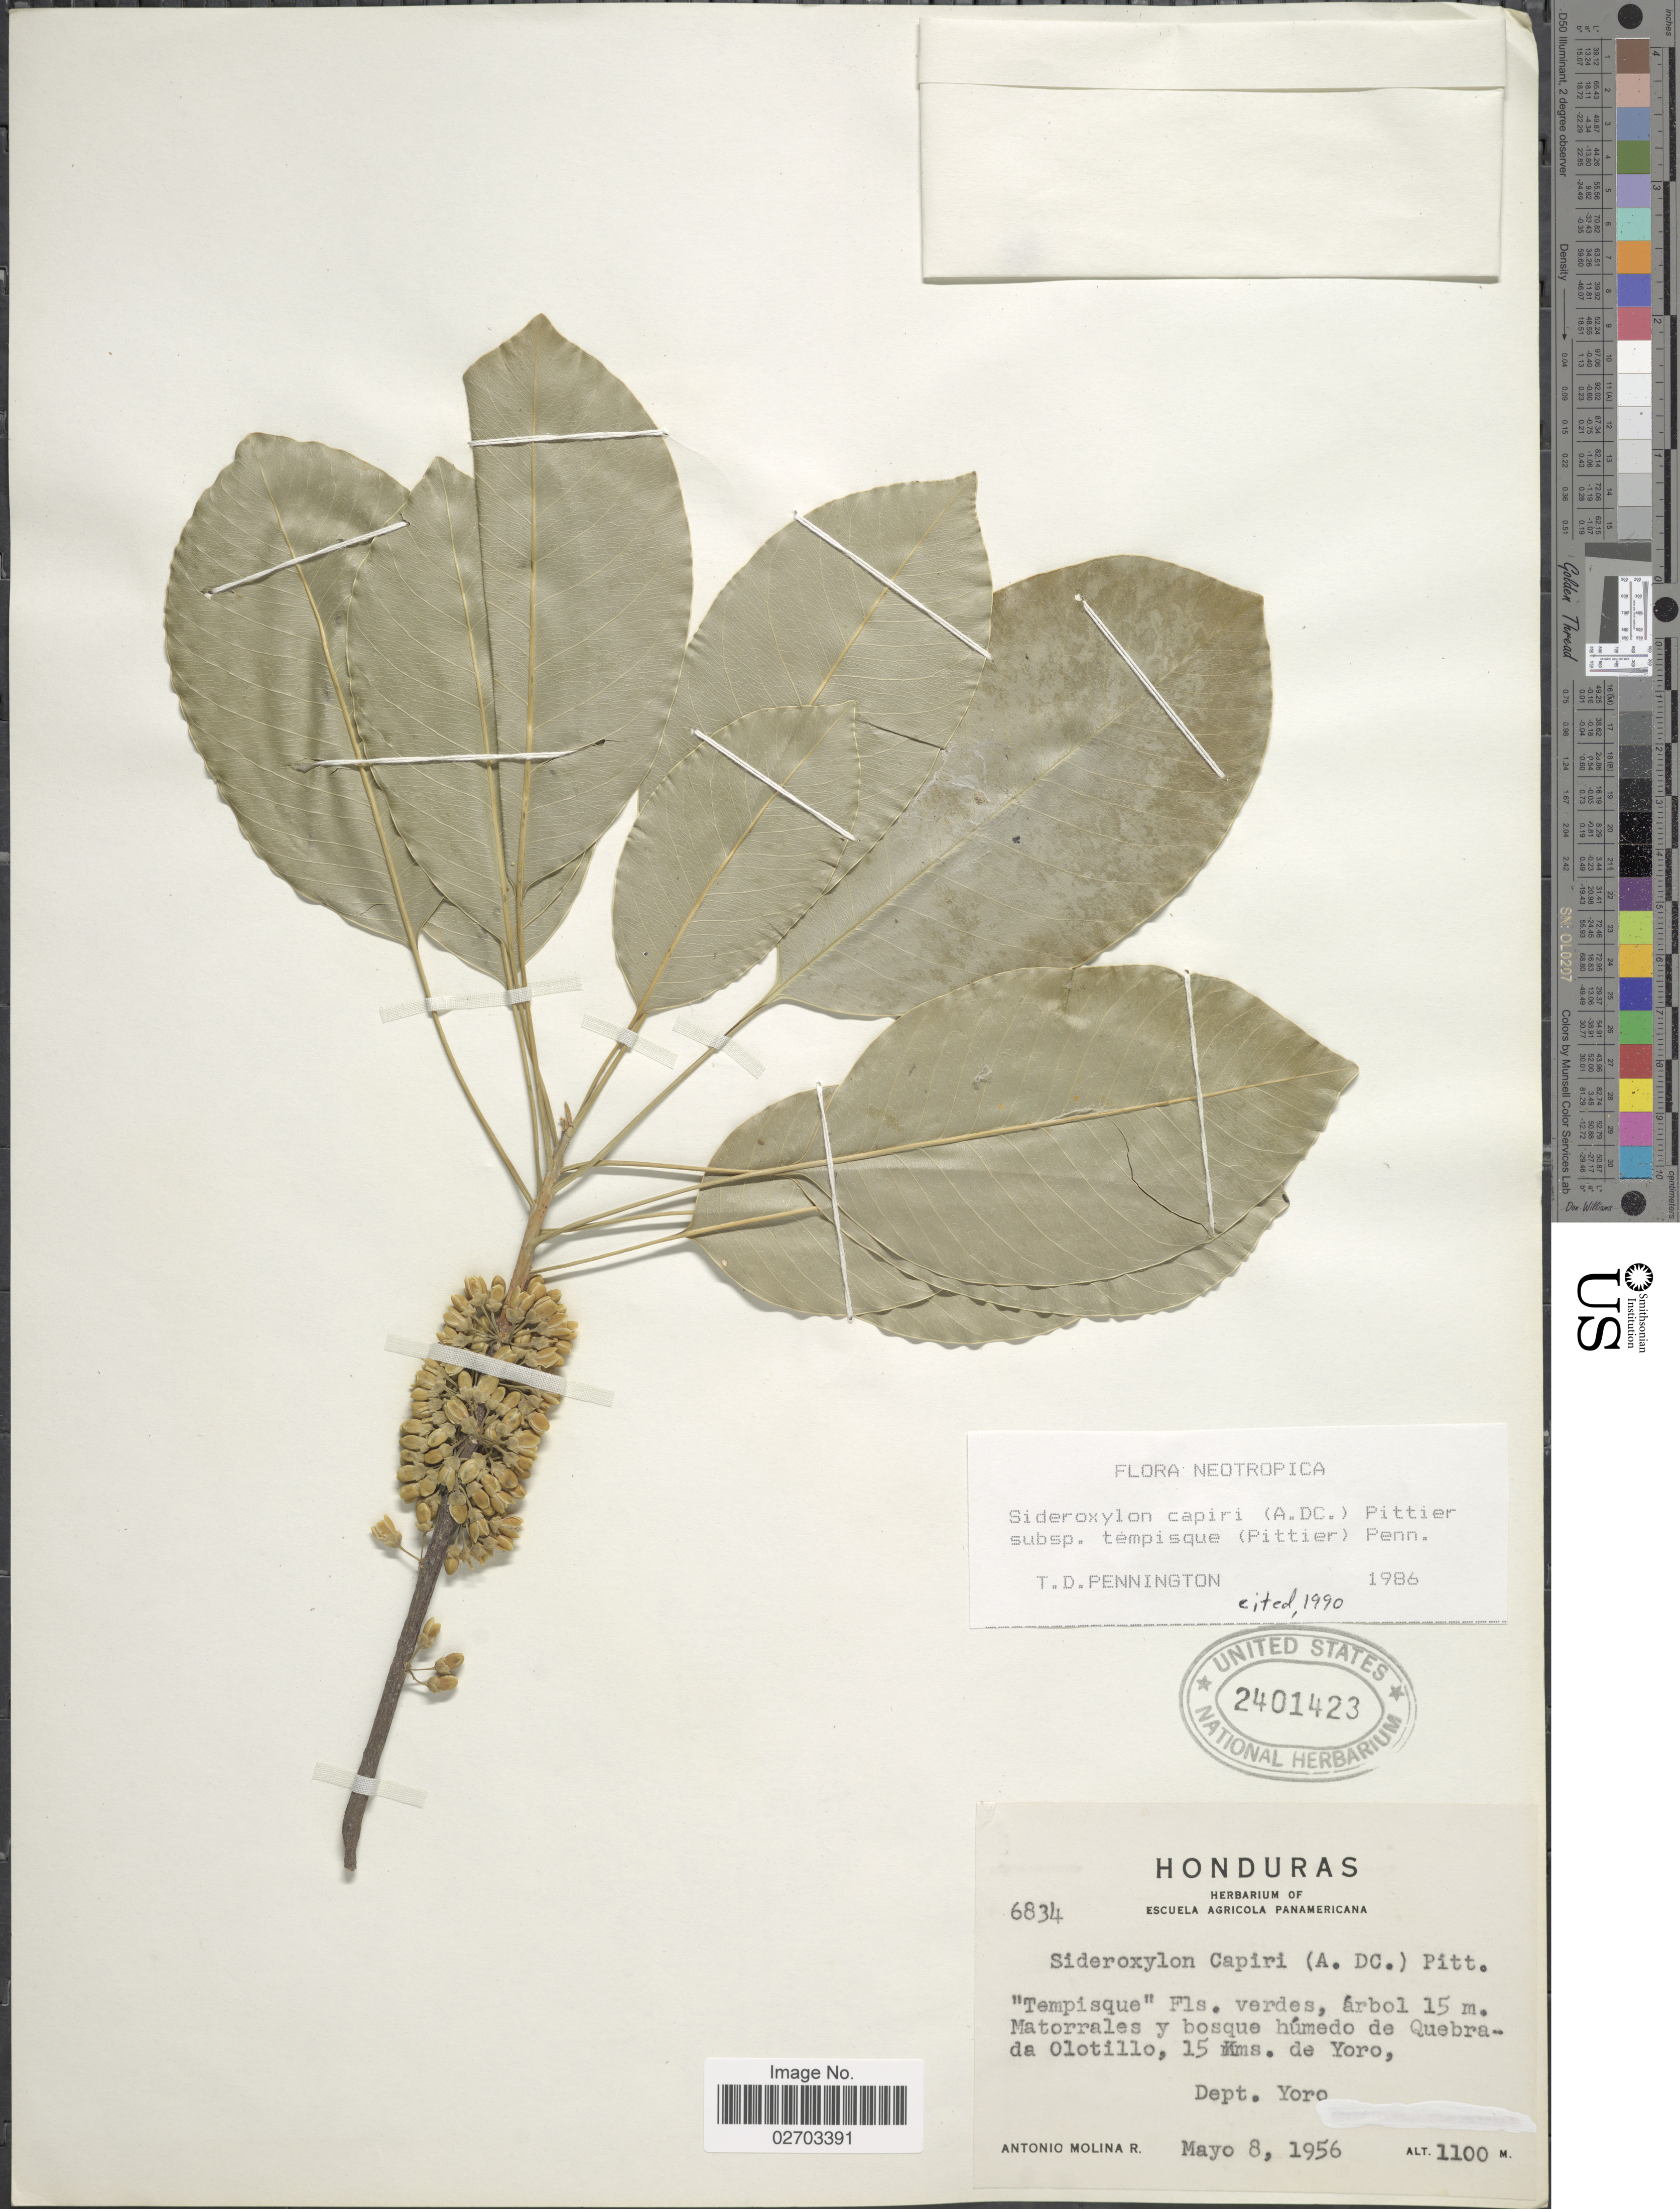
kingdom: Plantae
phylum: Tracheophyta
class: Magnoliopsida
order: Ericales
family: Sapotaceae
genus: Sideroxylon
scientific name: Sideroxylon capiri subsp. tempisque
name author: (Pittier) T.D. Penn.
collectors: A. Molina R.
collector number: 6834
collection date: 1956-05-08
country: Honduras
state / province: Yoro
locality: Matorrales y bosque humedo de Quebrada Olotillo, 15 kms. de Yoro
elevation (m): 1100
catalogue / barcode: US 2401423